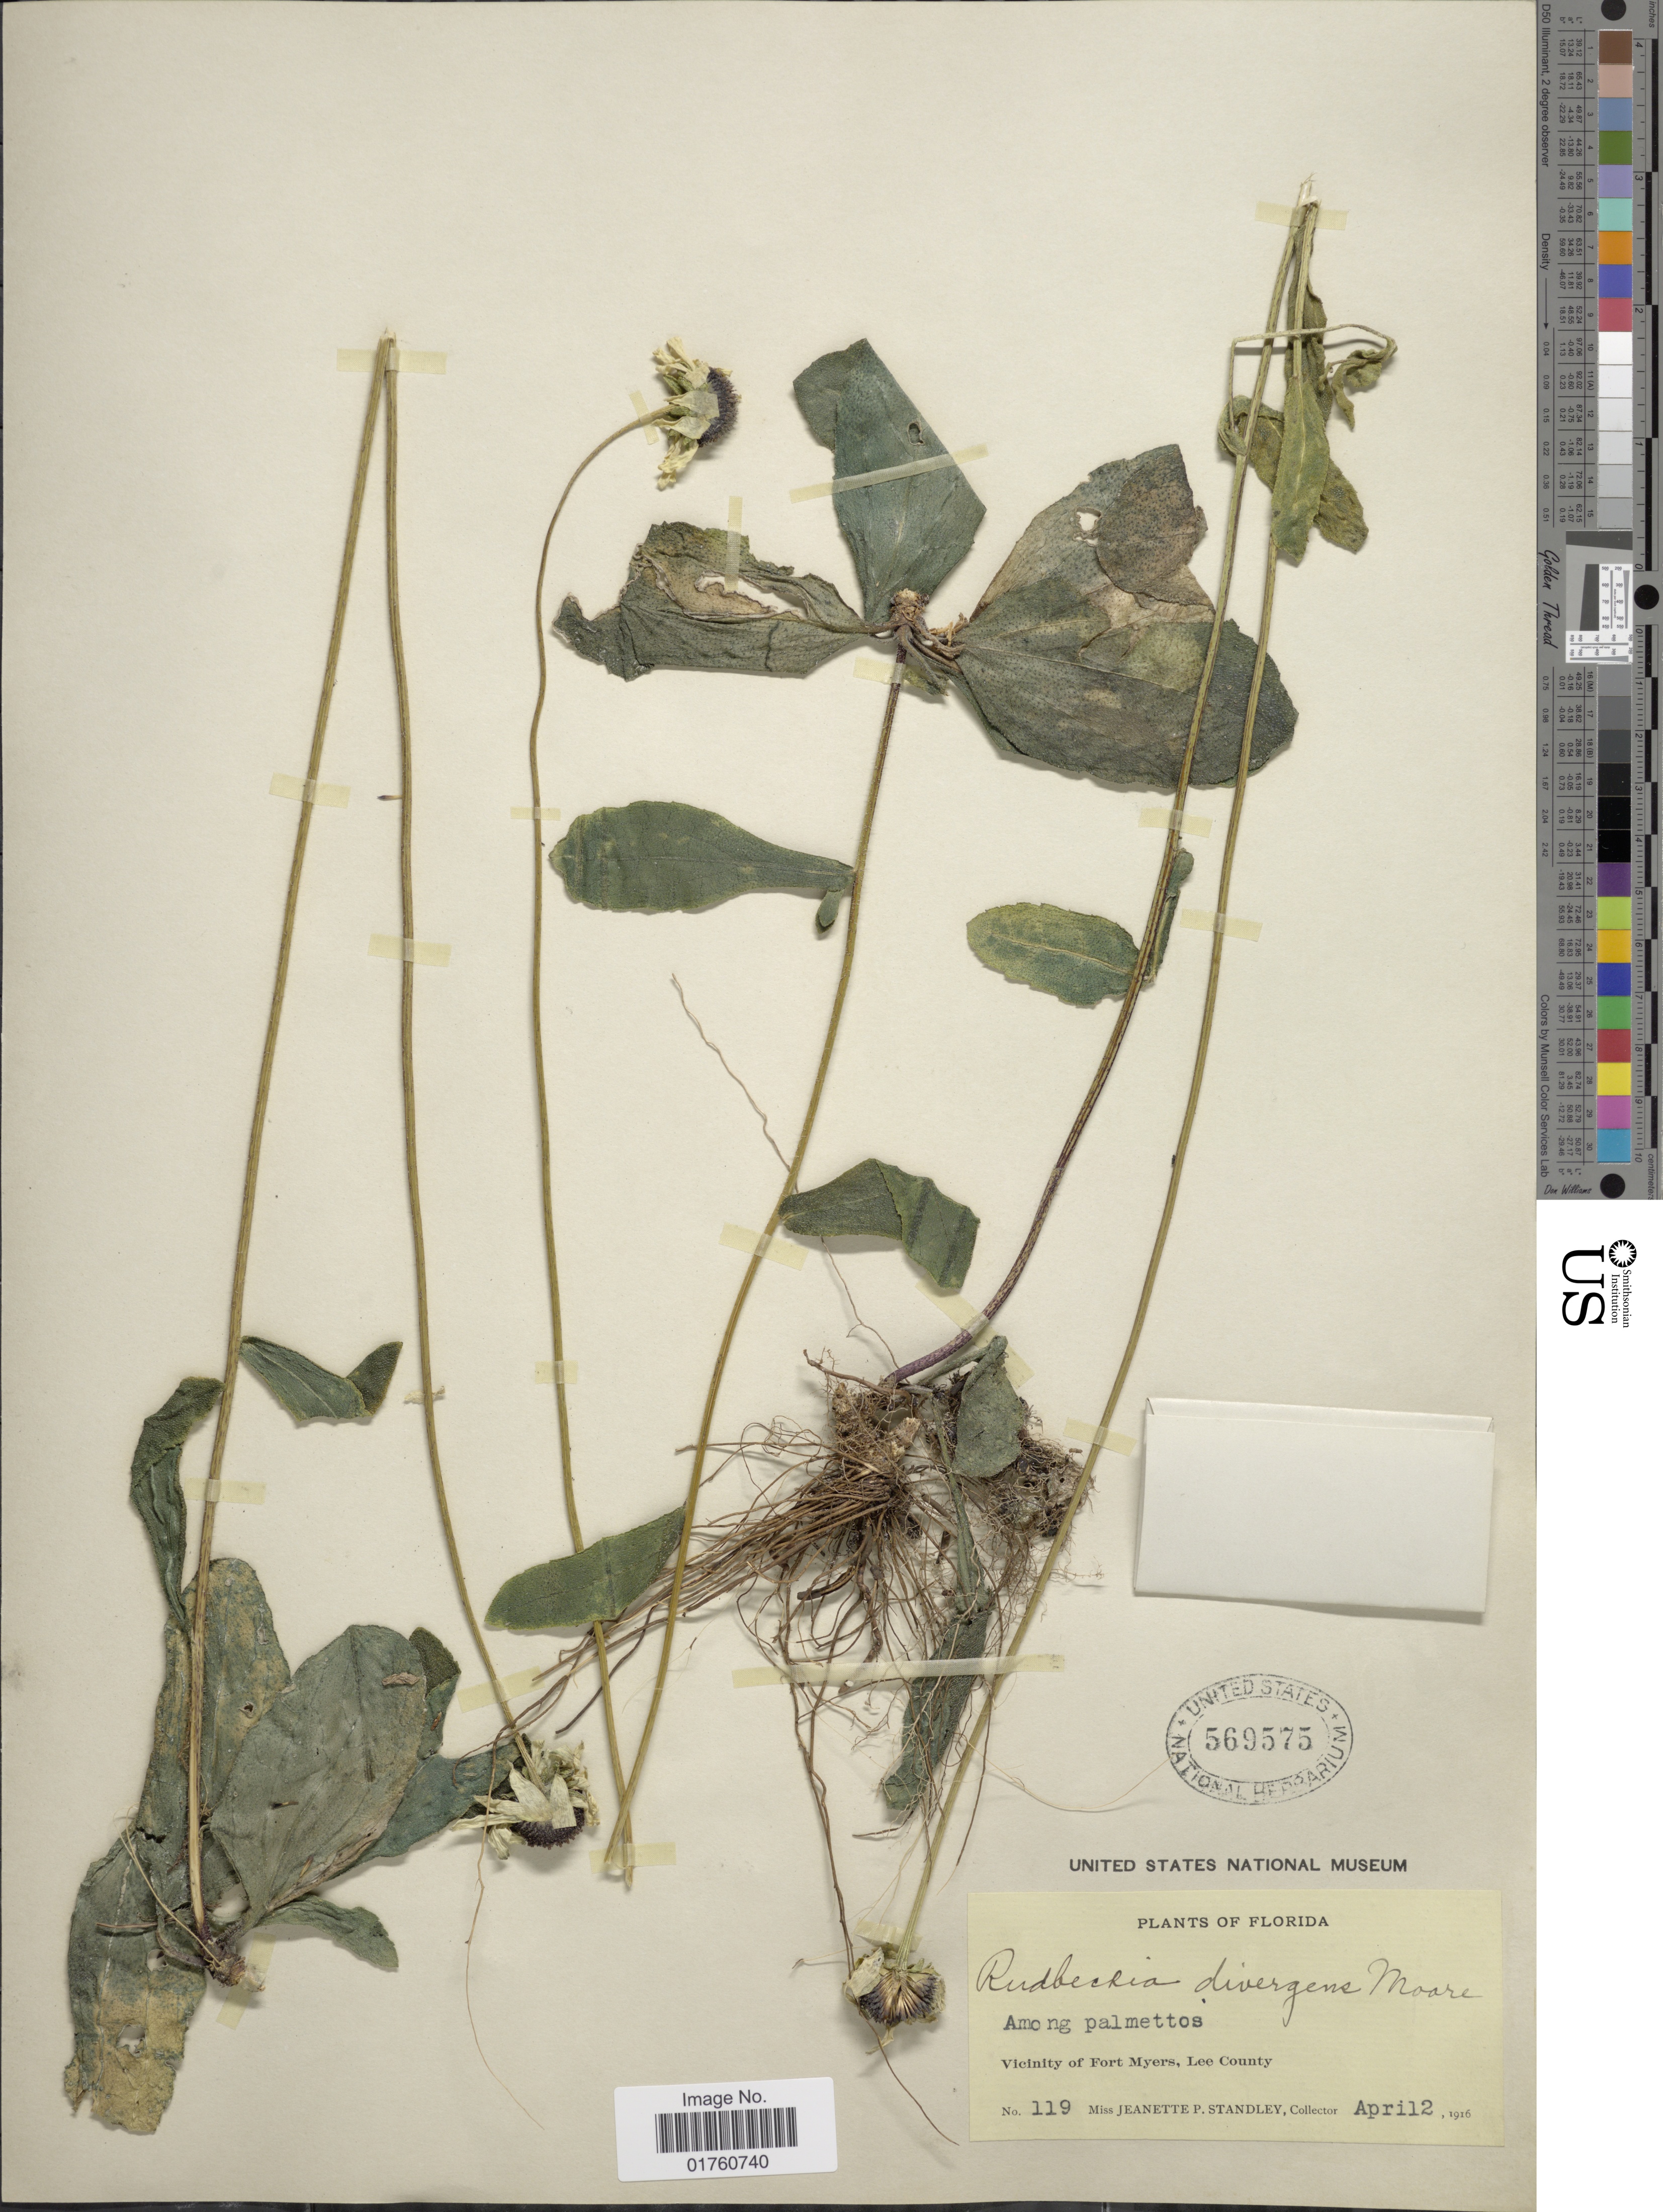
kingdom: Plantae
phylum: Tracheophyta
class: Magnoliopsida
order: Asterales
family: Asteraceae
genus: Rudbeckia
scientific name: Rudbeckia divergens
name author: T.V. Moore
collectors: J. P. Standley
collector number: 119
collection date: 1916-04-12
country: United States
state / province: Florida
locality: Among palmettos, Vicinity of Fort Myers, Lee County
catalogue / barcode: US 569575